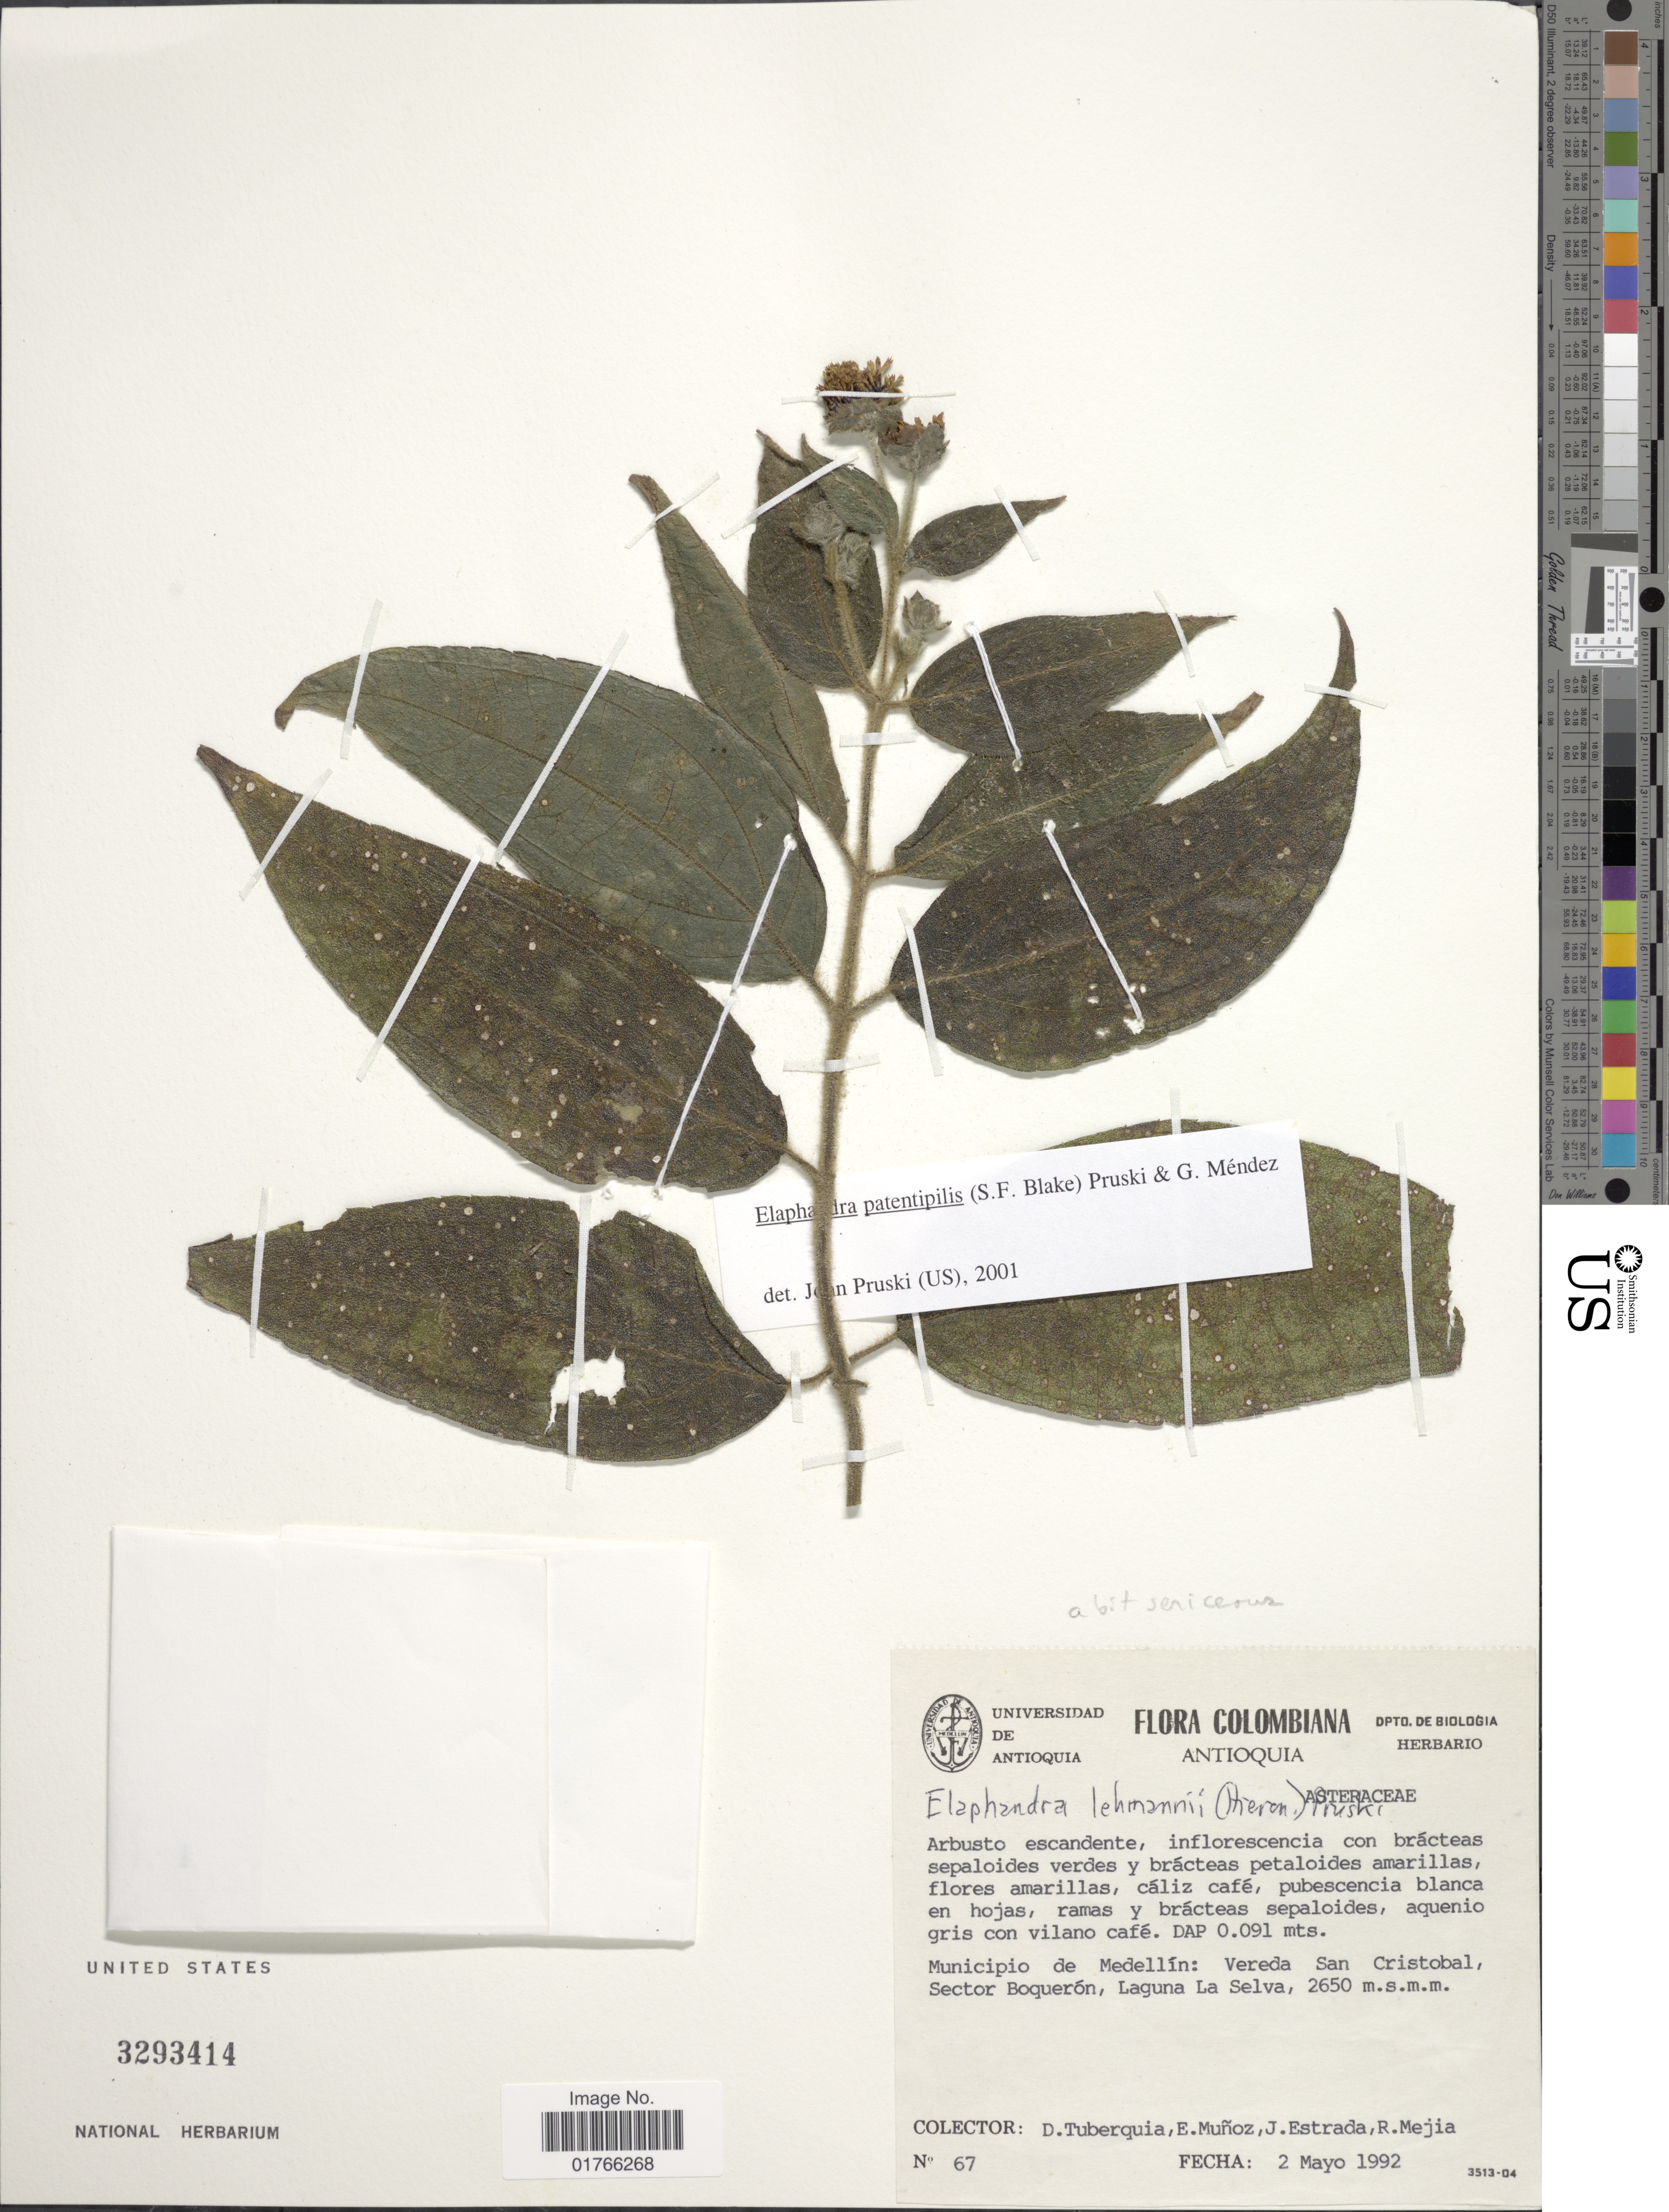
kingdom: Plantae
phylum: Tracheophyta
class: Magnoliopsida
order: Asterales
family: Asteraceae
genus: Elaphandra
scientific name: Elaphandra patentipilis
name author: (S.F. Blake) Pruski & Mendez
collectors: D. Tuberquia, E. Munoz, J. Estrada & R. Mejia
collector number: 67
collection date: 1992-05-02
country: Colombia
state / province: Antioquia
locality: Municipio de Medellin, Vereda San Cristobal, Sector Boqueron, Laguna La Selva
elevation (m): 2650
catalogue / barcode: US 3293414